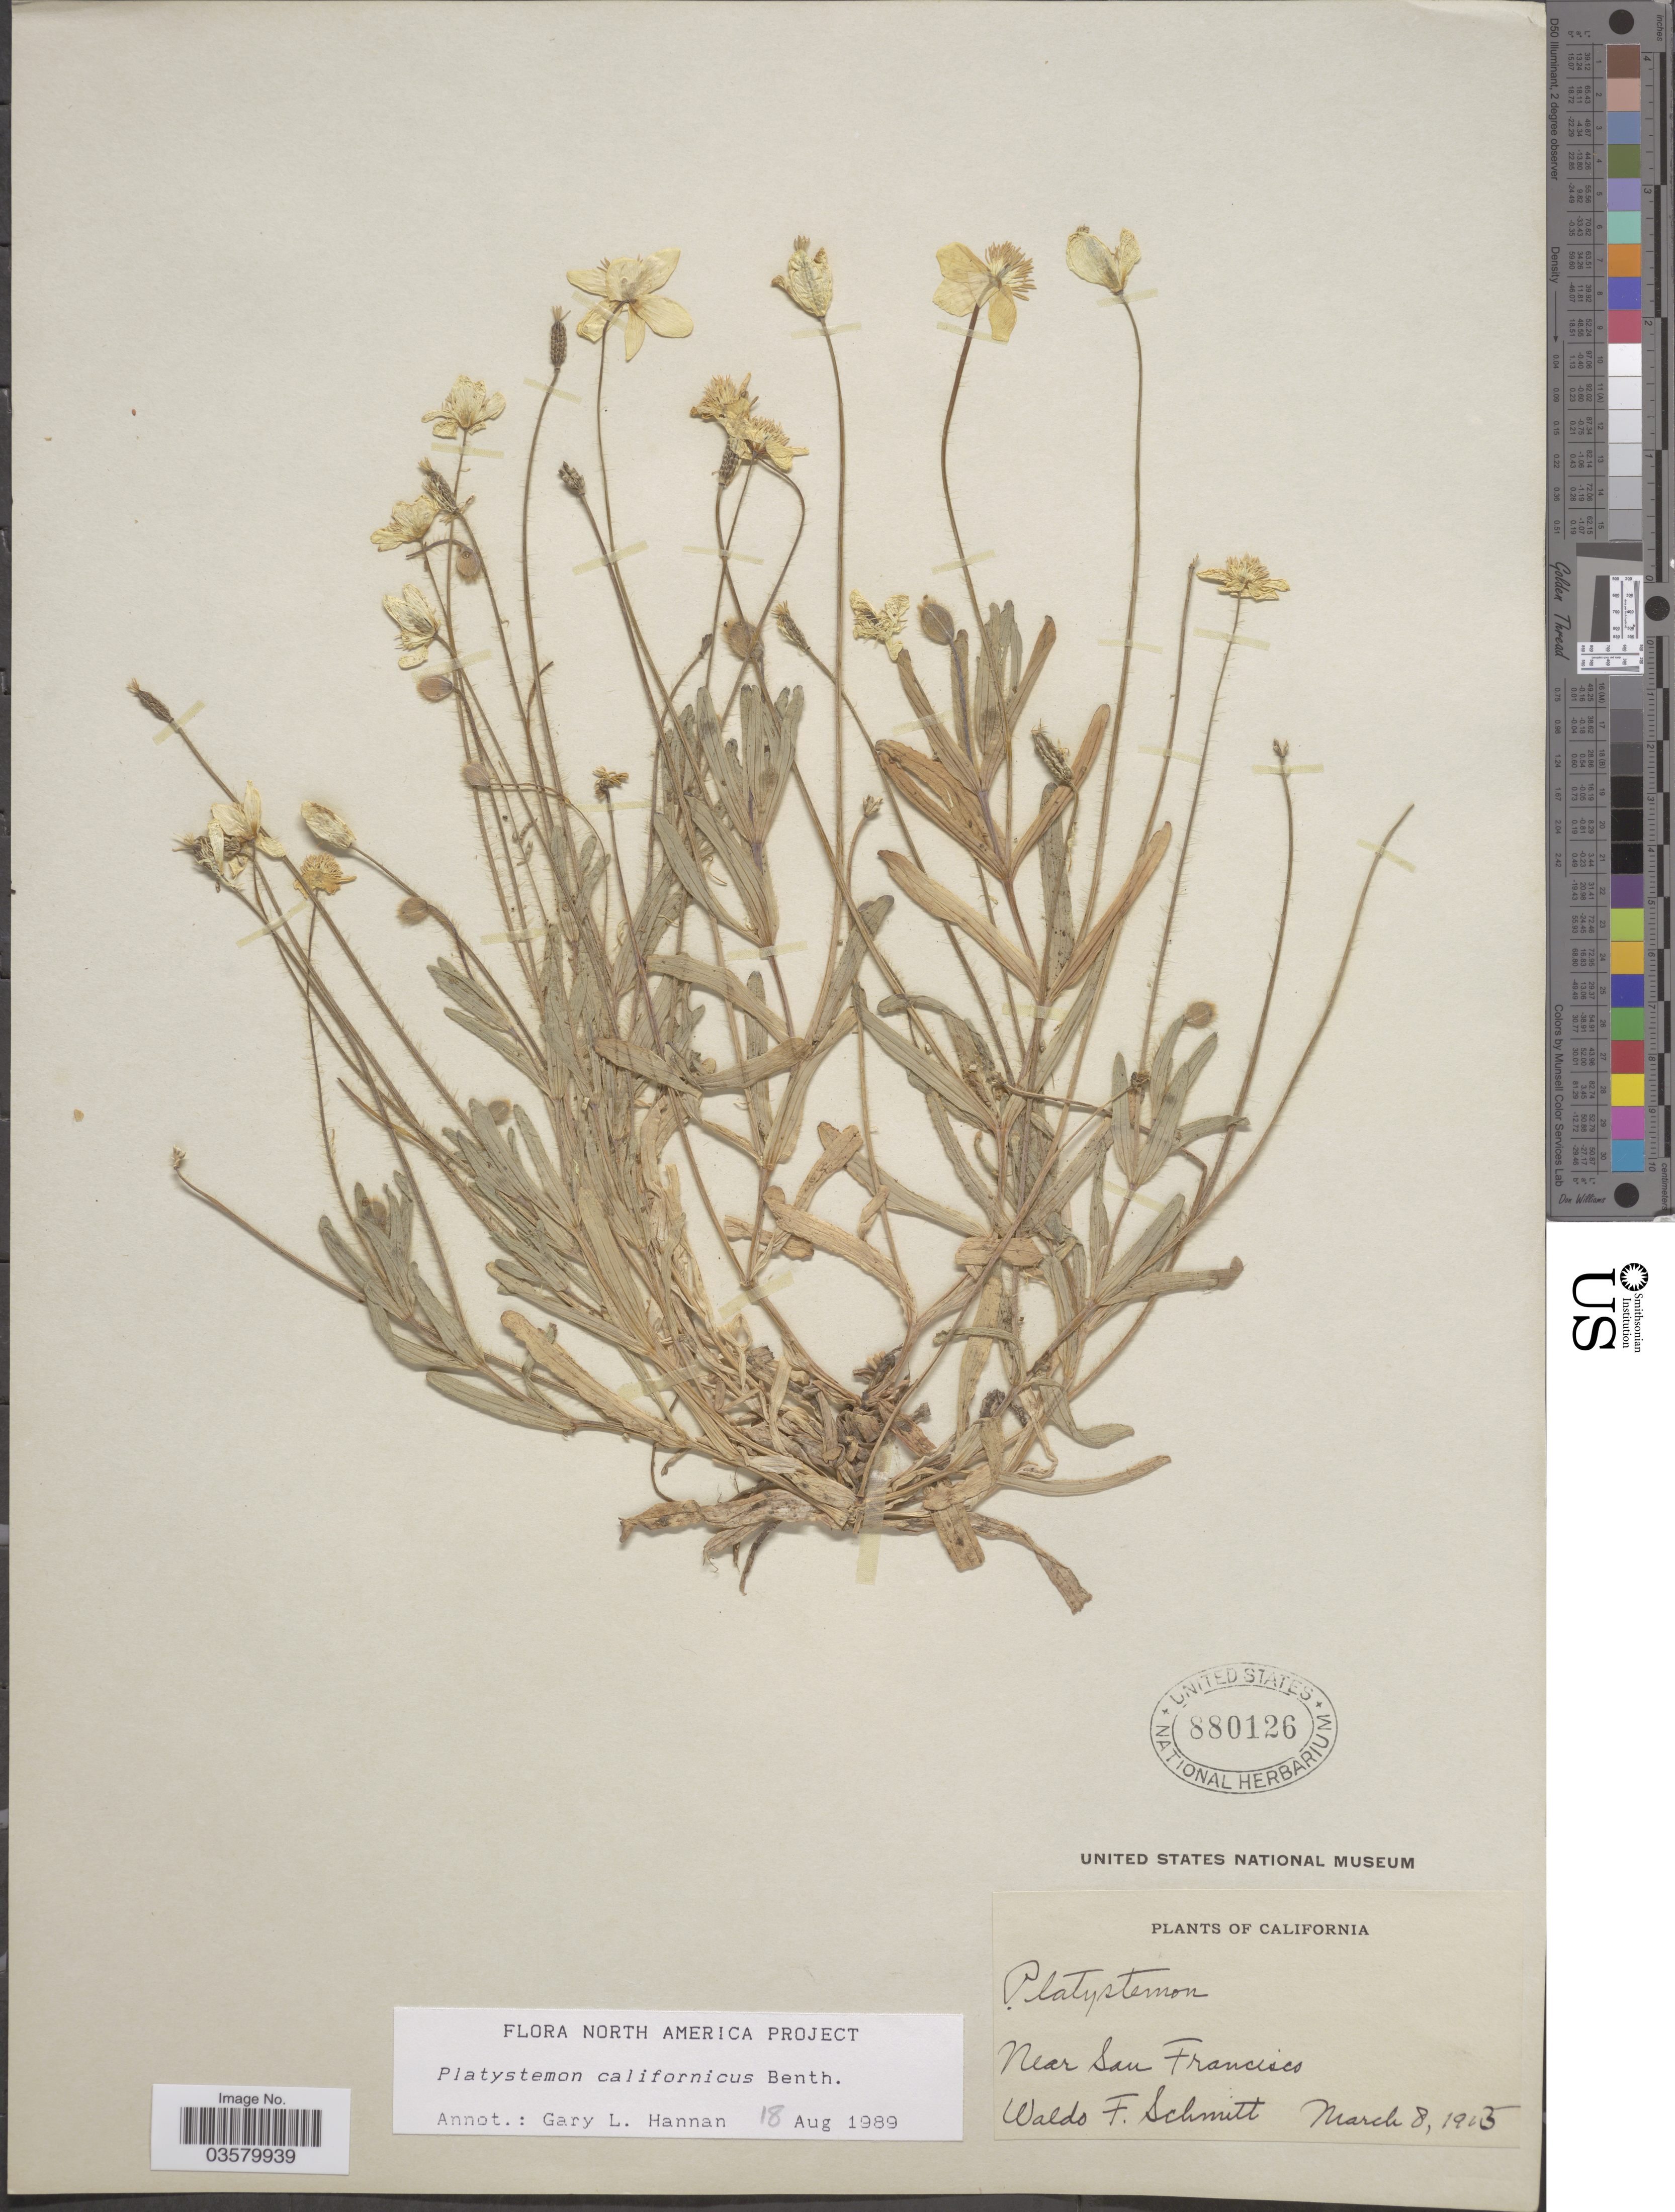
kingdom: Plantae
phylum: Tracheophyta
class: Magnoliopsida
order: Ranunculales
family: Papaveraceae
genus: Platystemon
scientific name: Platystemon californicus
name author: Benth.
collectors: W. F. Schmitt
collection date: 1915-03-08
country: United States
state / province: California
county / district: San Francisco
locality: Near San Francisco.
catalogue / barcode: US 880126